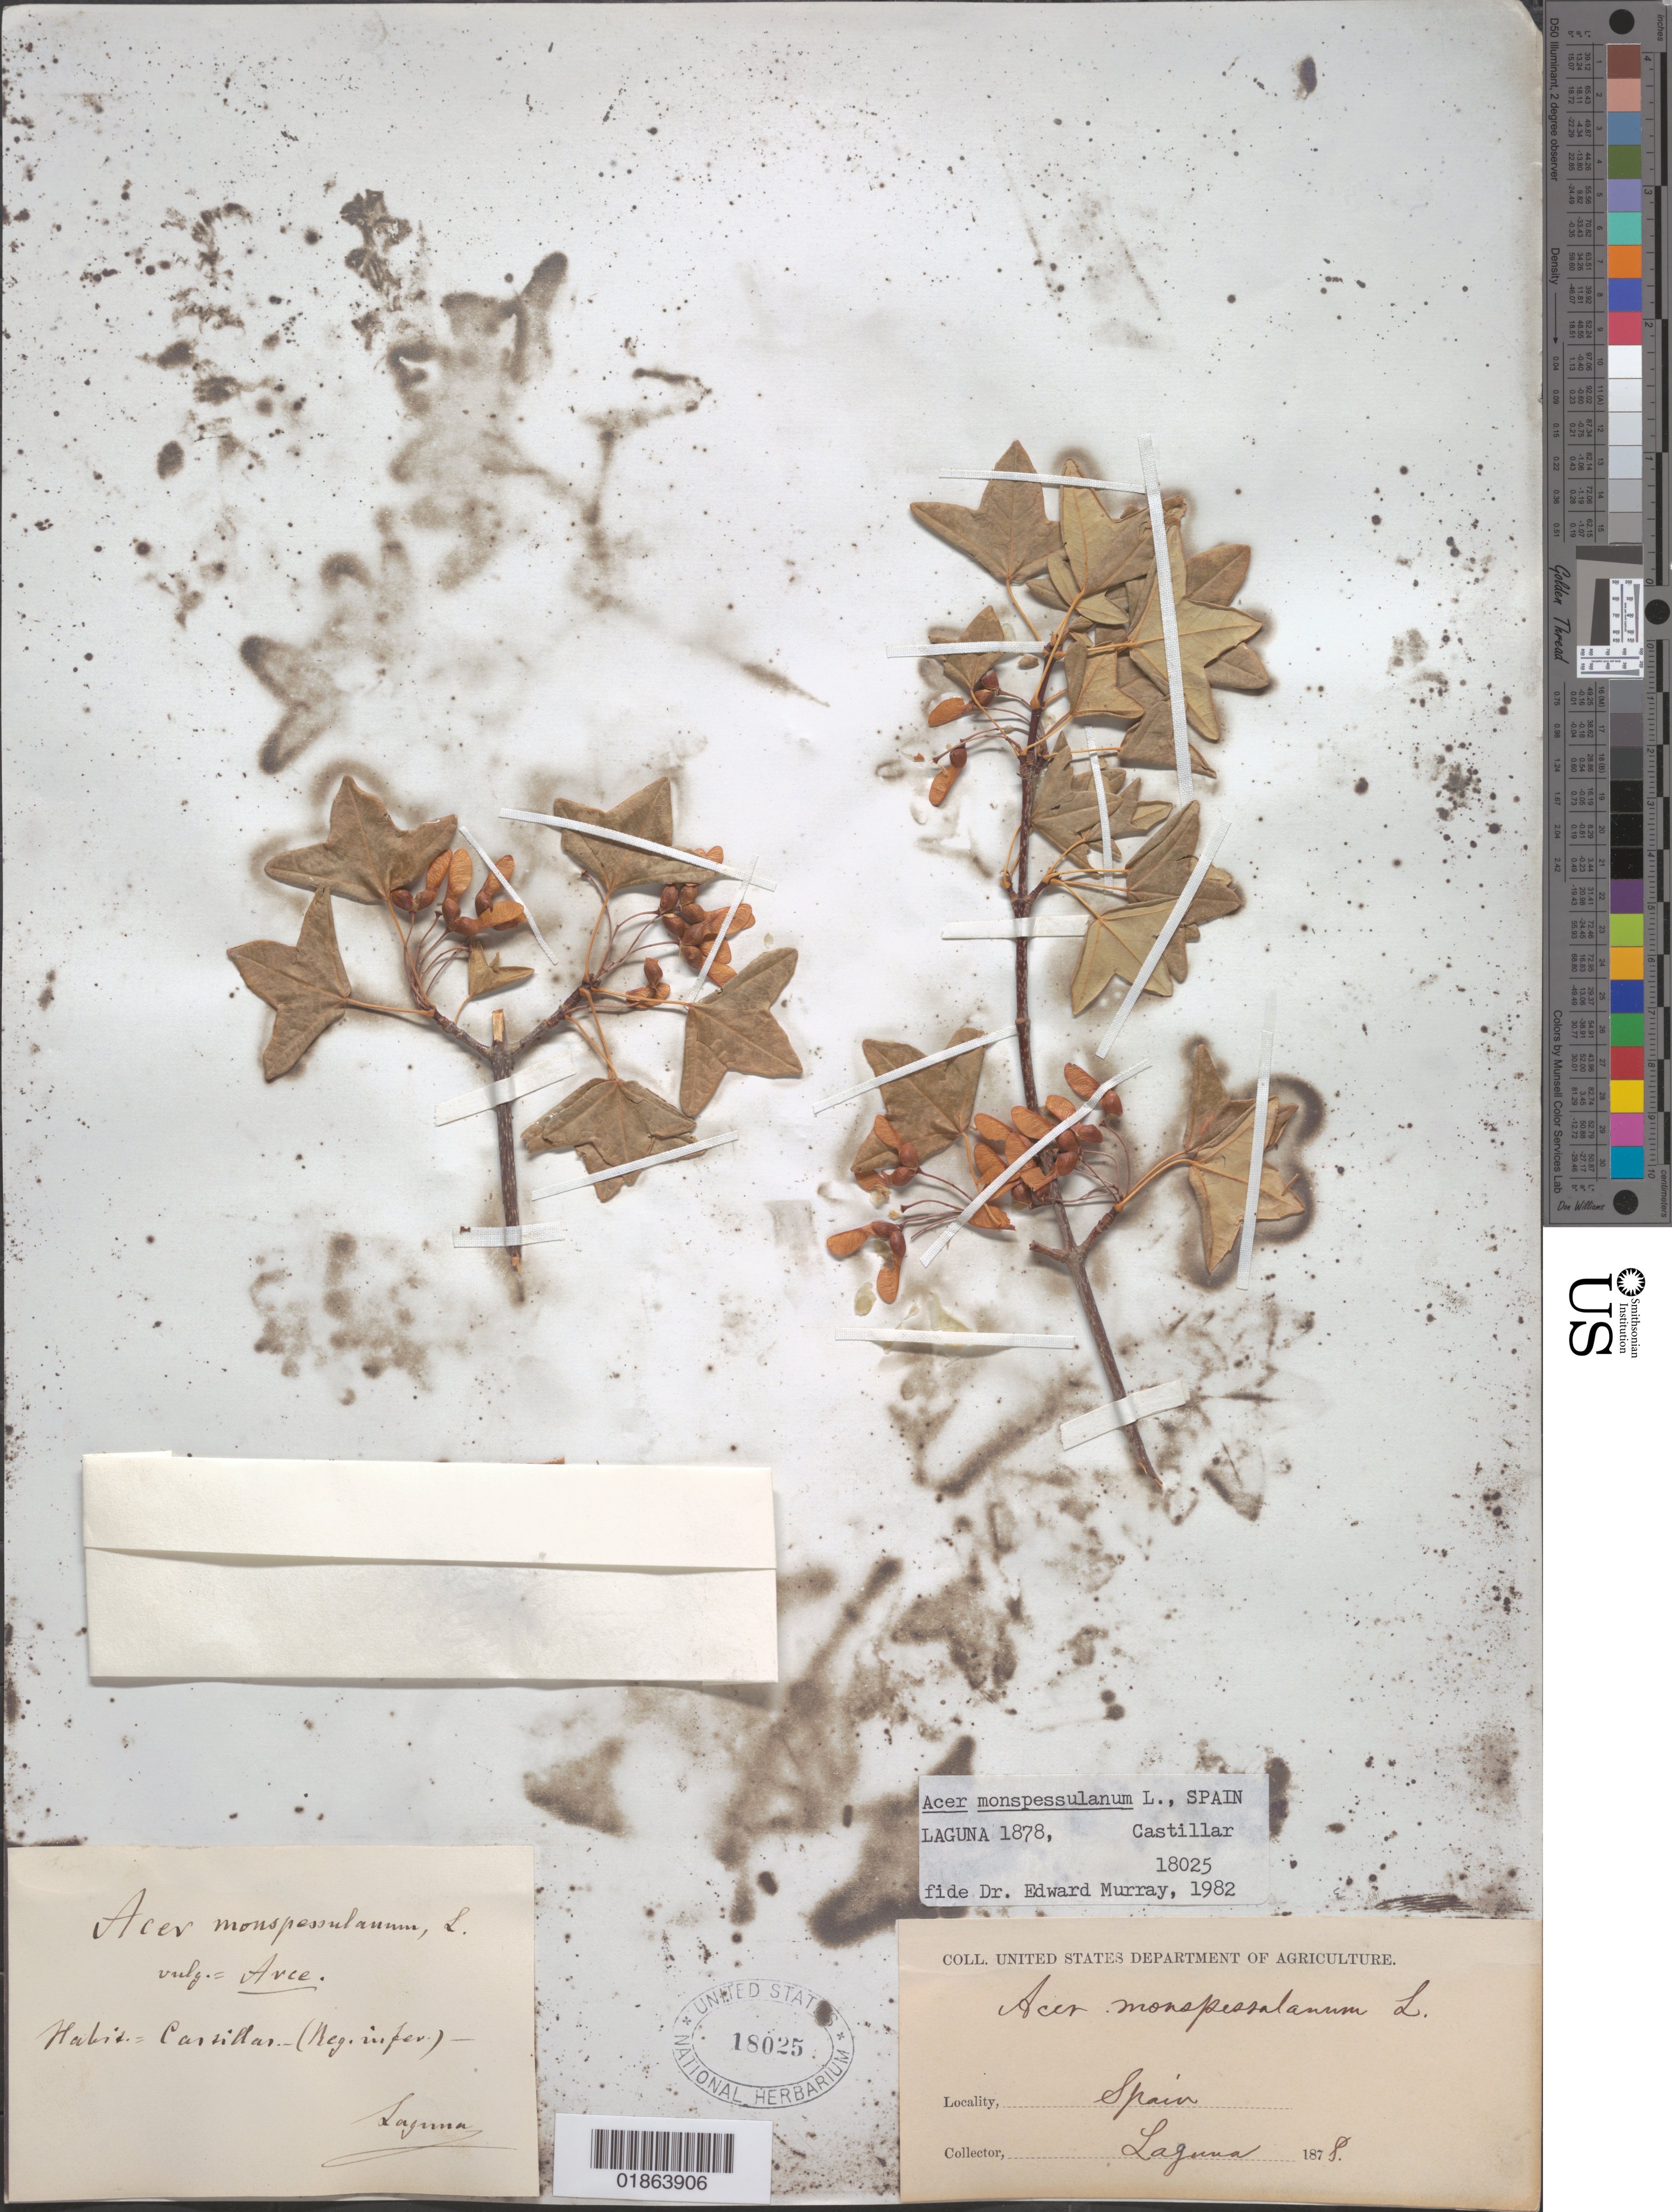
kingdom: Plantae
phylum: Tracheophyta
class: Magnoliopsida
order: Sapindales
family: Sapindaceae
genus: Acer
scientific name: Acer monspessulanum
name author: L.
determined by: Murray, Edward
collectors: M. Laguna y Villanueva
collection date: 1878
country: Spain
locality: Castillar [Castile?]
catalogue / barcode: US 18025